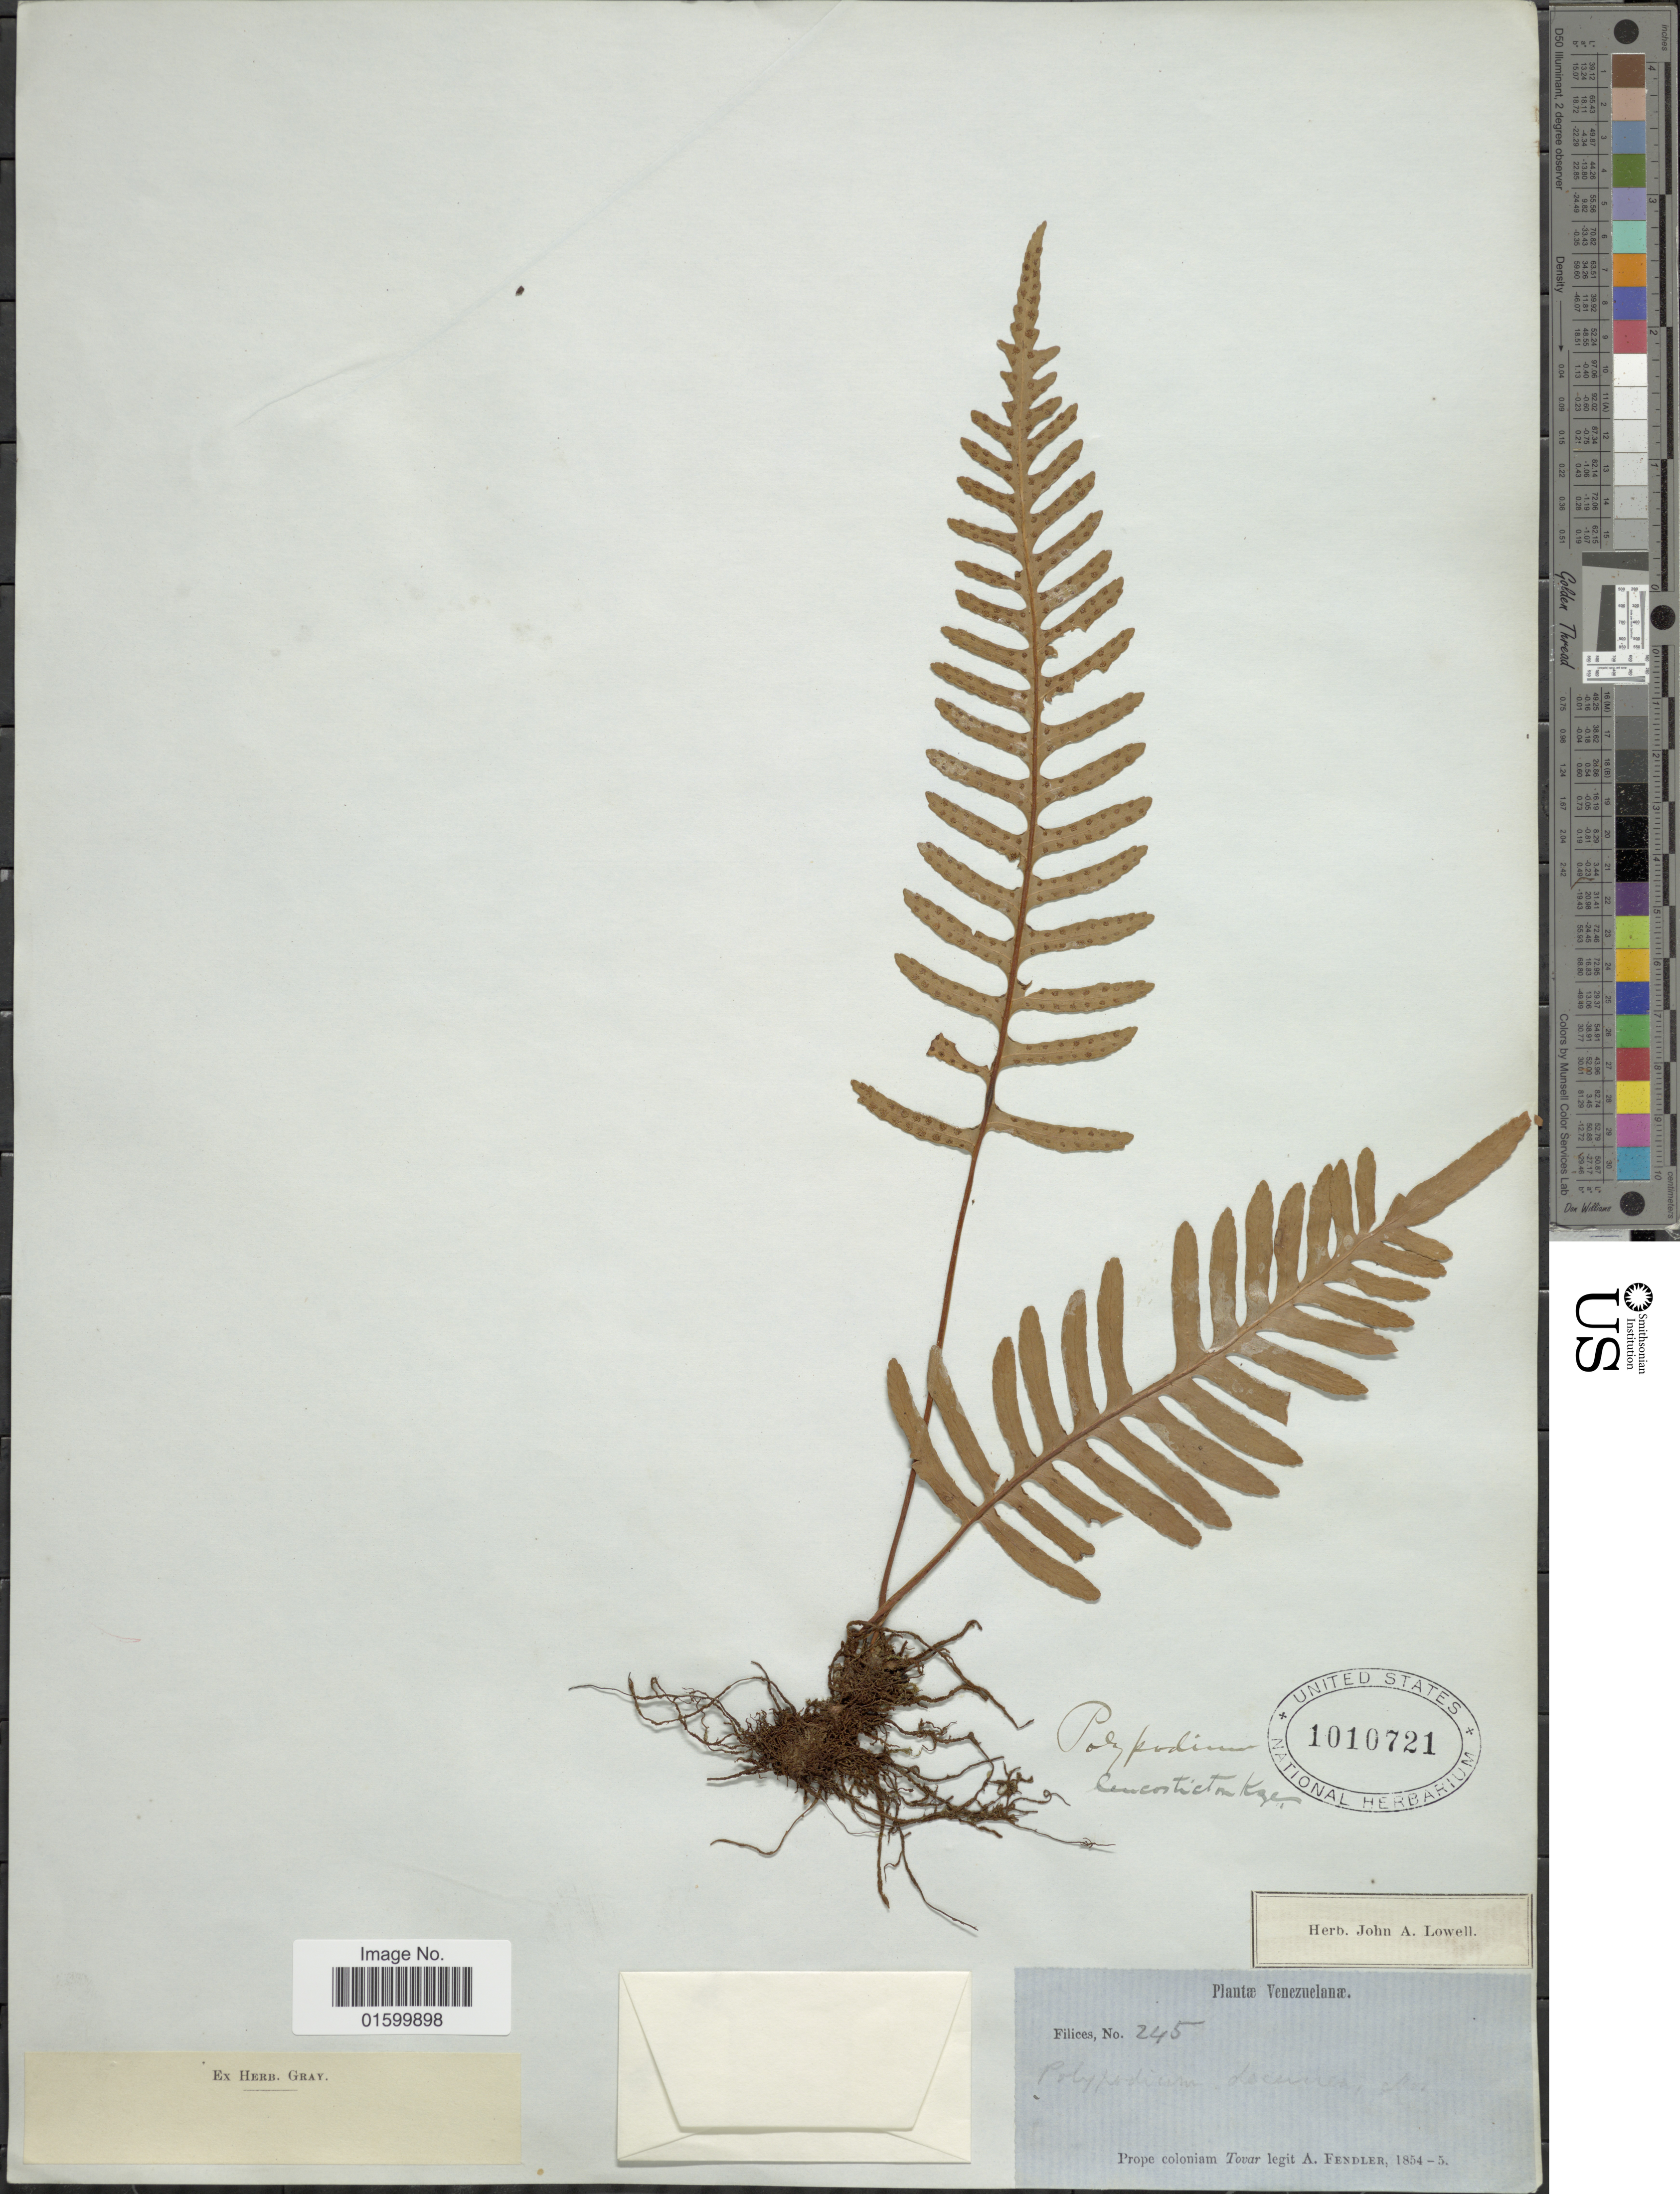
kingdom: Plantae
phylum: Tracheophyta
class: Polypodiopsida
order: Polypodiales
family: Polypodiaceae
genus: Pleopeltis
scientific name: Pleopeltis remota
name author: (Desv.) A.R. Sm.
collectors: A. Fendler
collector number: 245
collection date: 1854/1855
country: Venezuela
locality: Venezuelanae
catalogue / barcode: US 1010721